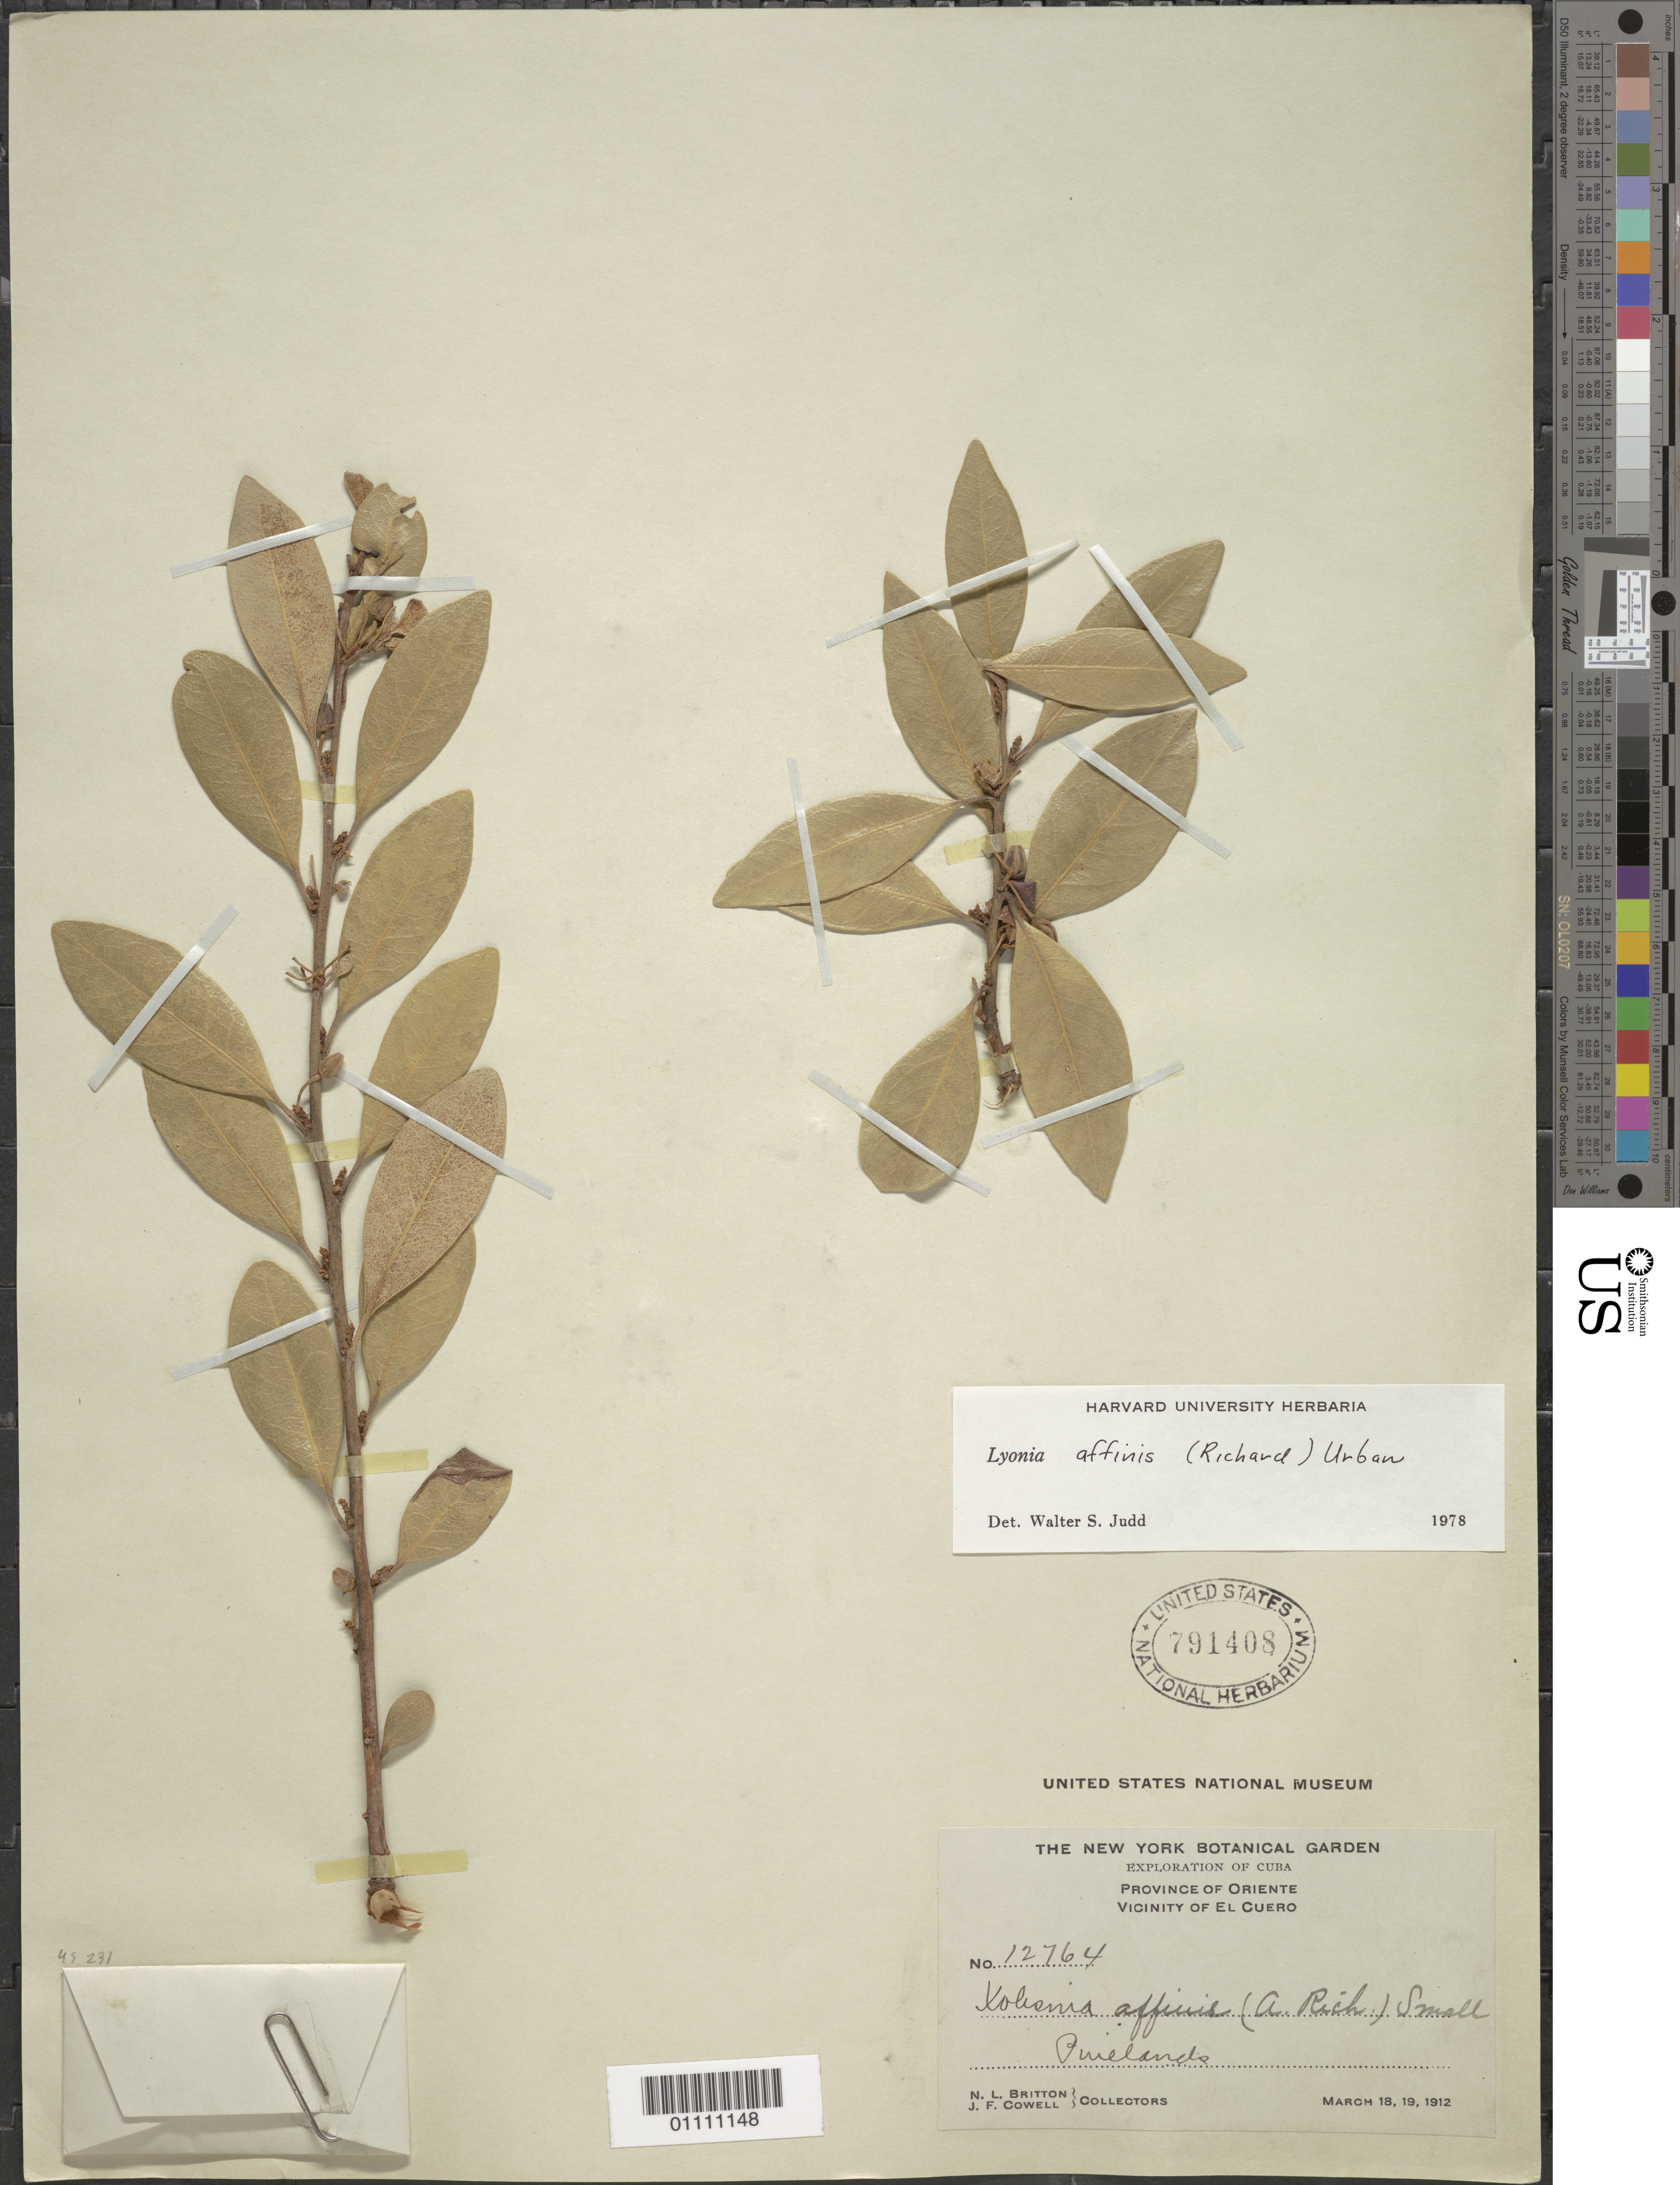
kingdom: Plantae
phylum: Tracheophyta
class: Magnoliopsida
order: Ericales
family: Ericaceae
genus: Lyonia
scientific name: Lyonia affinis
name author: (A. Rich.) Urb.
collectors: N. Britton & J. F. Cowell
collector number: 12764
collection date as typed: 18 Mar 1912 and 19 Mar 1912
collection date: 1912-03-18,1912-03-19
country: Cuba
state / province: Oriente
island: Cuba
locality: Vicinity of El Cuero Pinelands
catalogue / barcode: US 791408